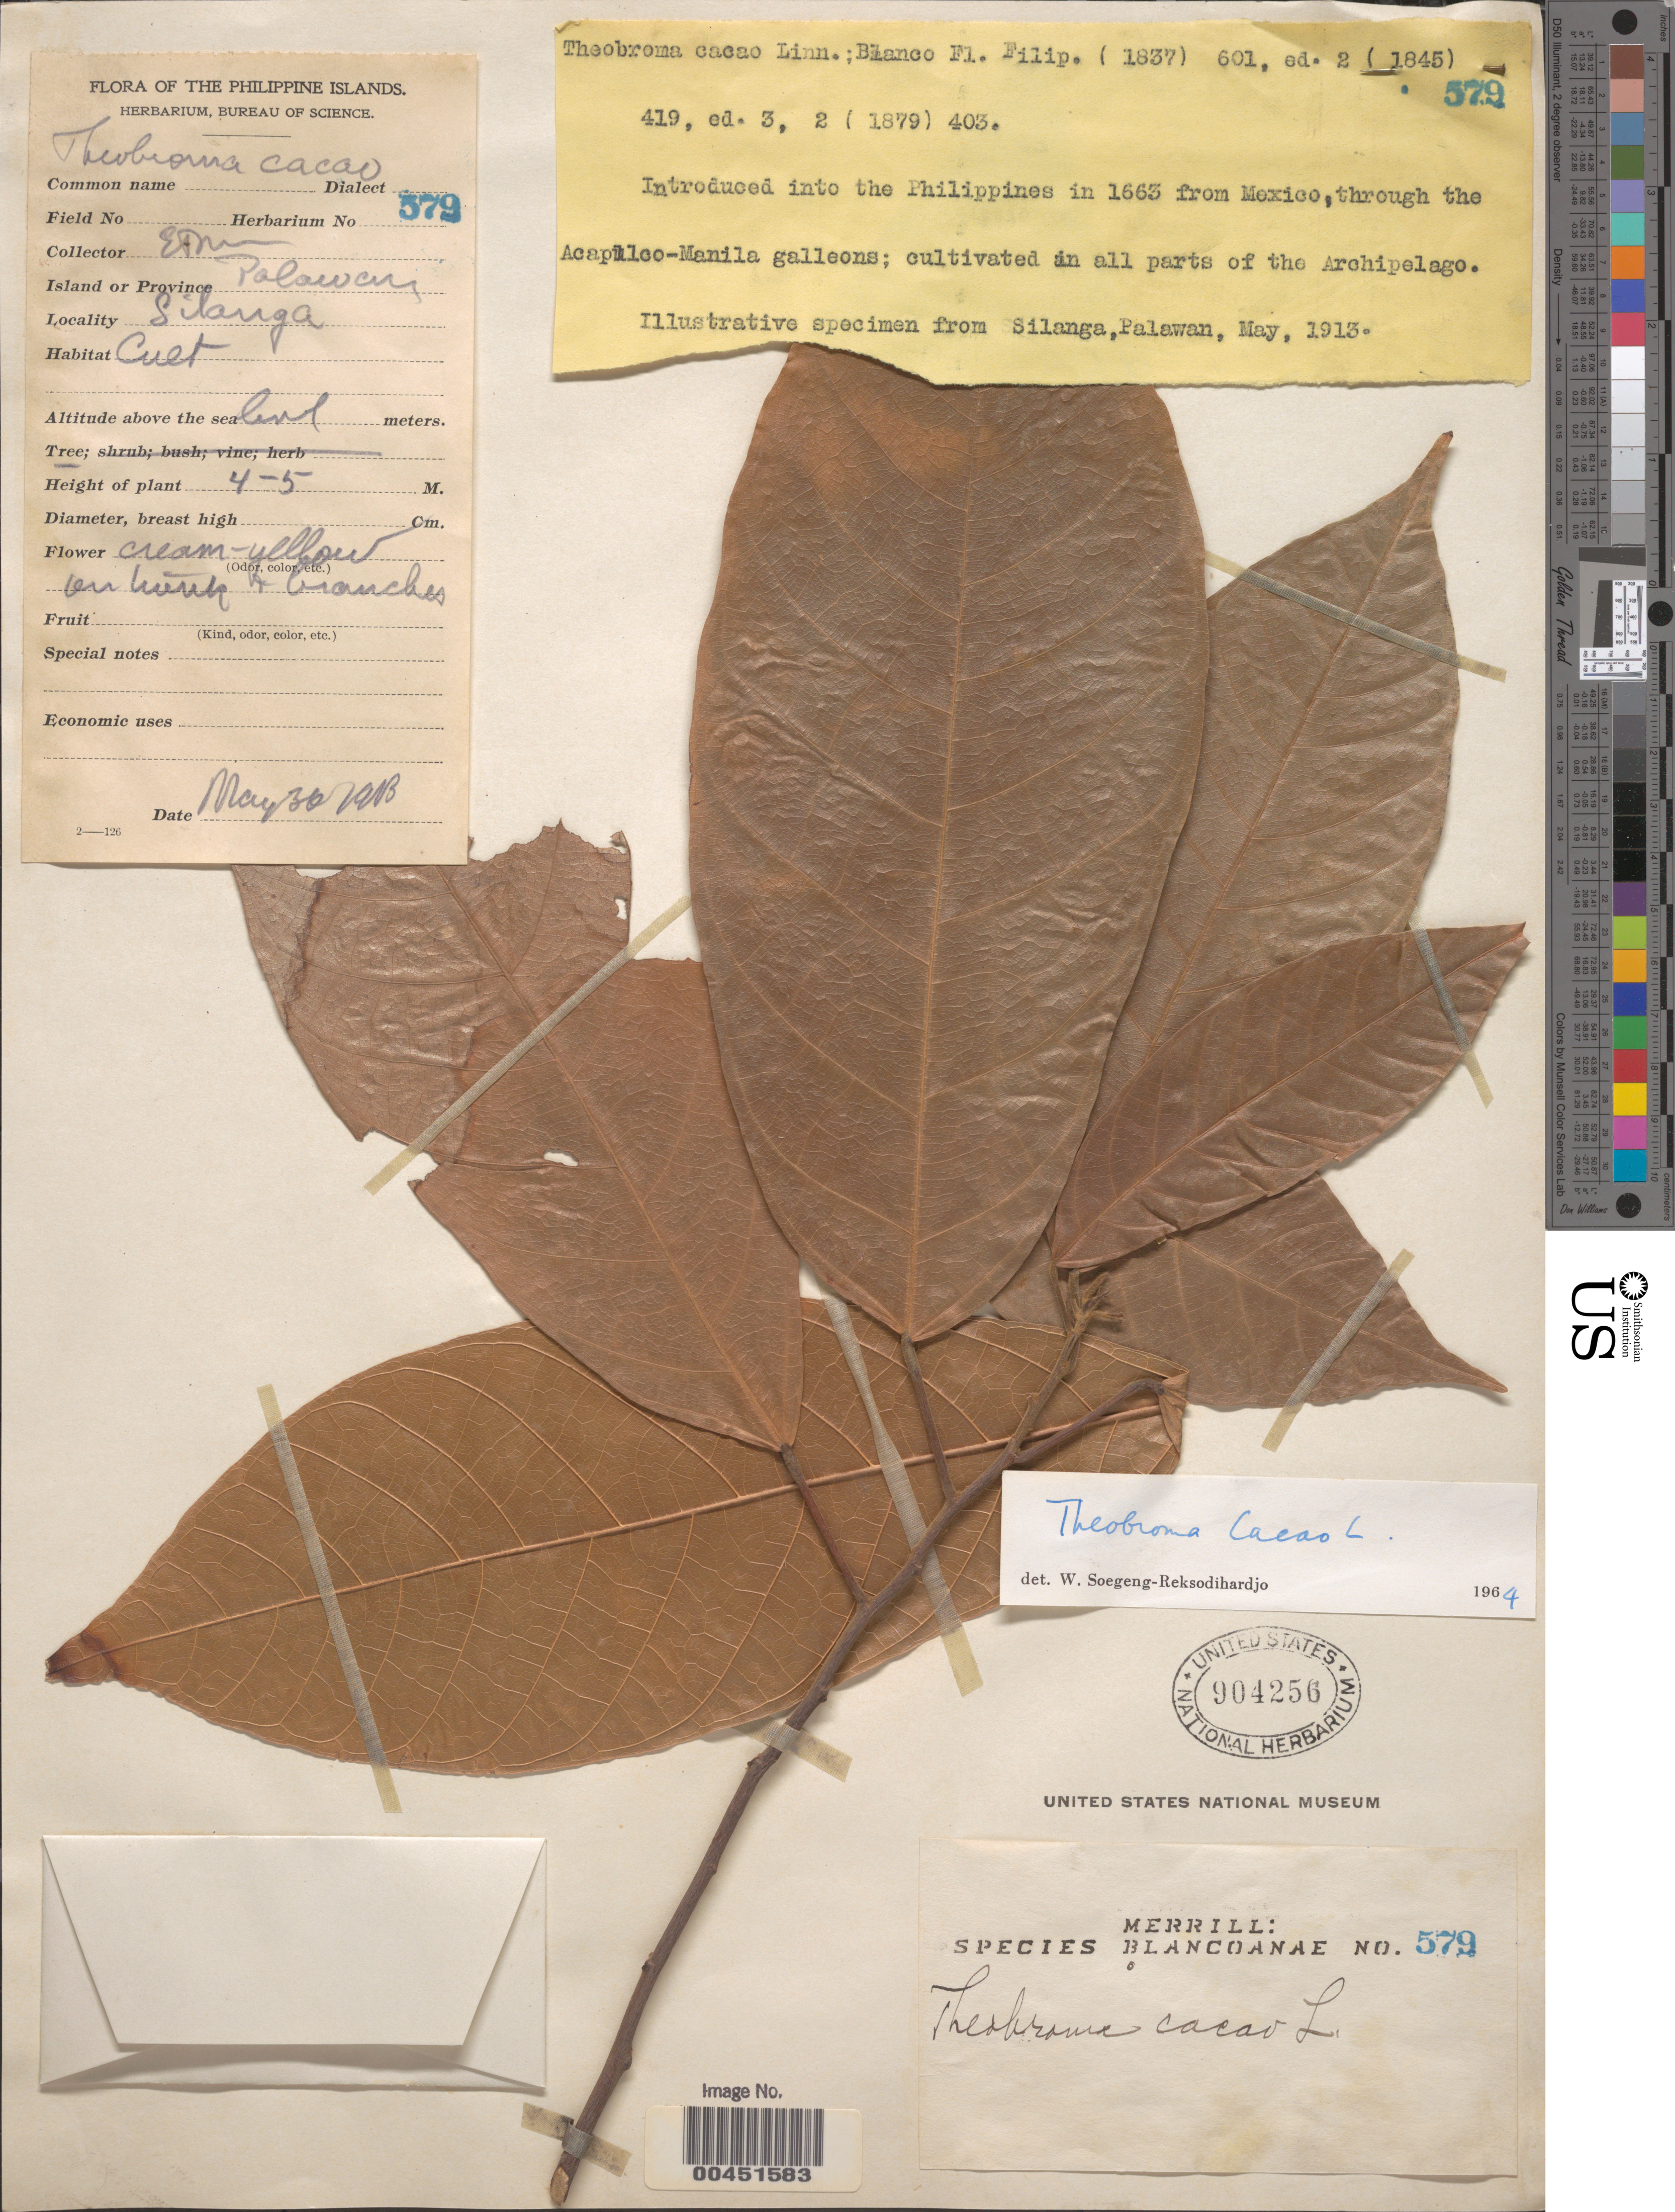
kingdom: Plantae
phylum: Tracheophyta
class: Magnoliopsida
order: Malvales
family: Malvaceae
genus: Theobroma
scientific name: Theobroma cacao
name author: L.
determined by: Soegeng-Reksodihardjo, W.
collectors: E. D. Merrill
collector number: Sp. Blancoan. 0579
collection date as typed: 30 May 1913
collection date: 1913-05-30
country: Philippines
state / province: Mimaropa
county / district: Palawan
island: Palawan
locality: Silanga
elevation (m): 0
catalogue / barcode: US 904256